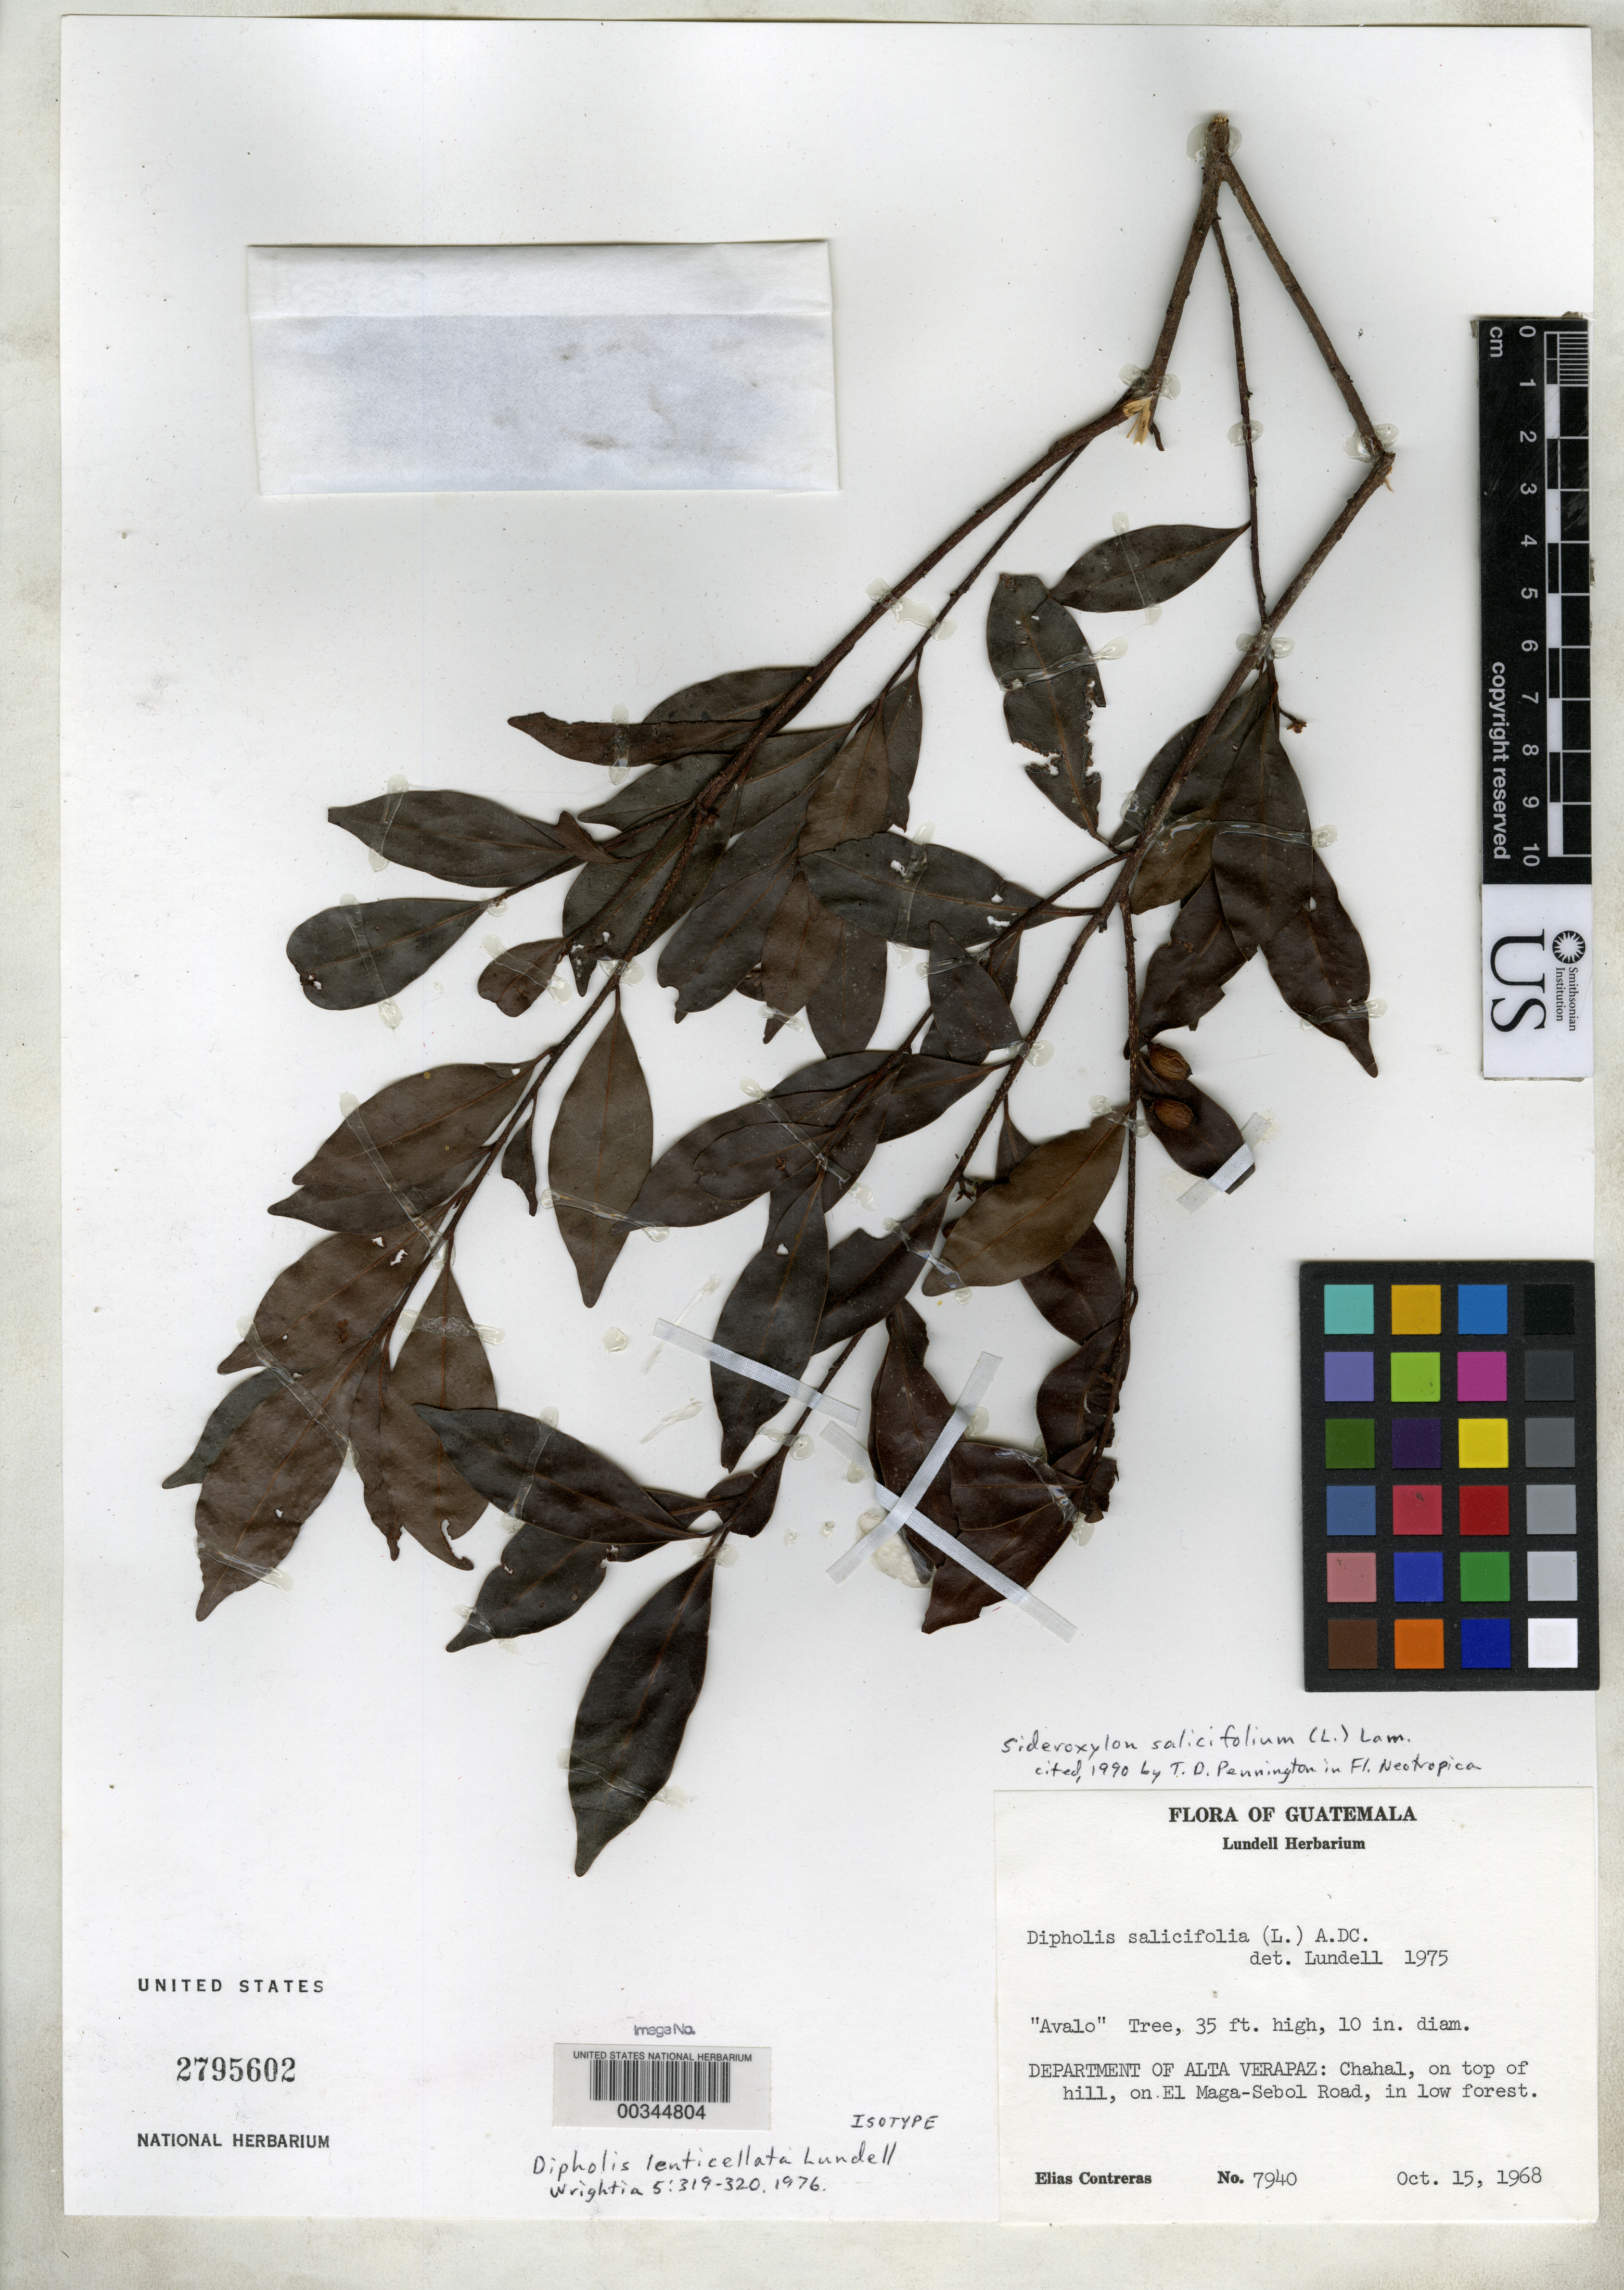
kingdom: Plantae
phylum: Tracheophyta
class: Magnoliopsida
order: Ericales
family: Sapotaceae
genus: Dipholis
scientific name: Dipholis lenticellata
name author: Lundell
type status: Isotype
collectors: E. Contreras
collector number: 7940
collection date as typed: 15 Oct 1968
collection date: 1968-10-15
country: Guatemala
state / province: Alta Verapaz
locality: Chahal, top of hill, El Maga - Sebol road.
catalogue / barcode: US 2795602